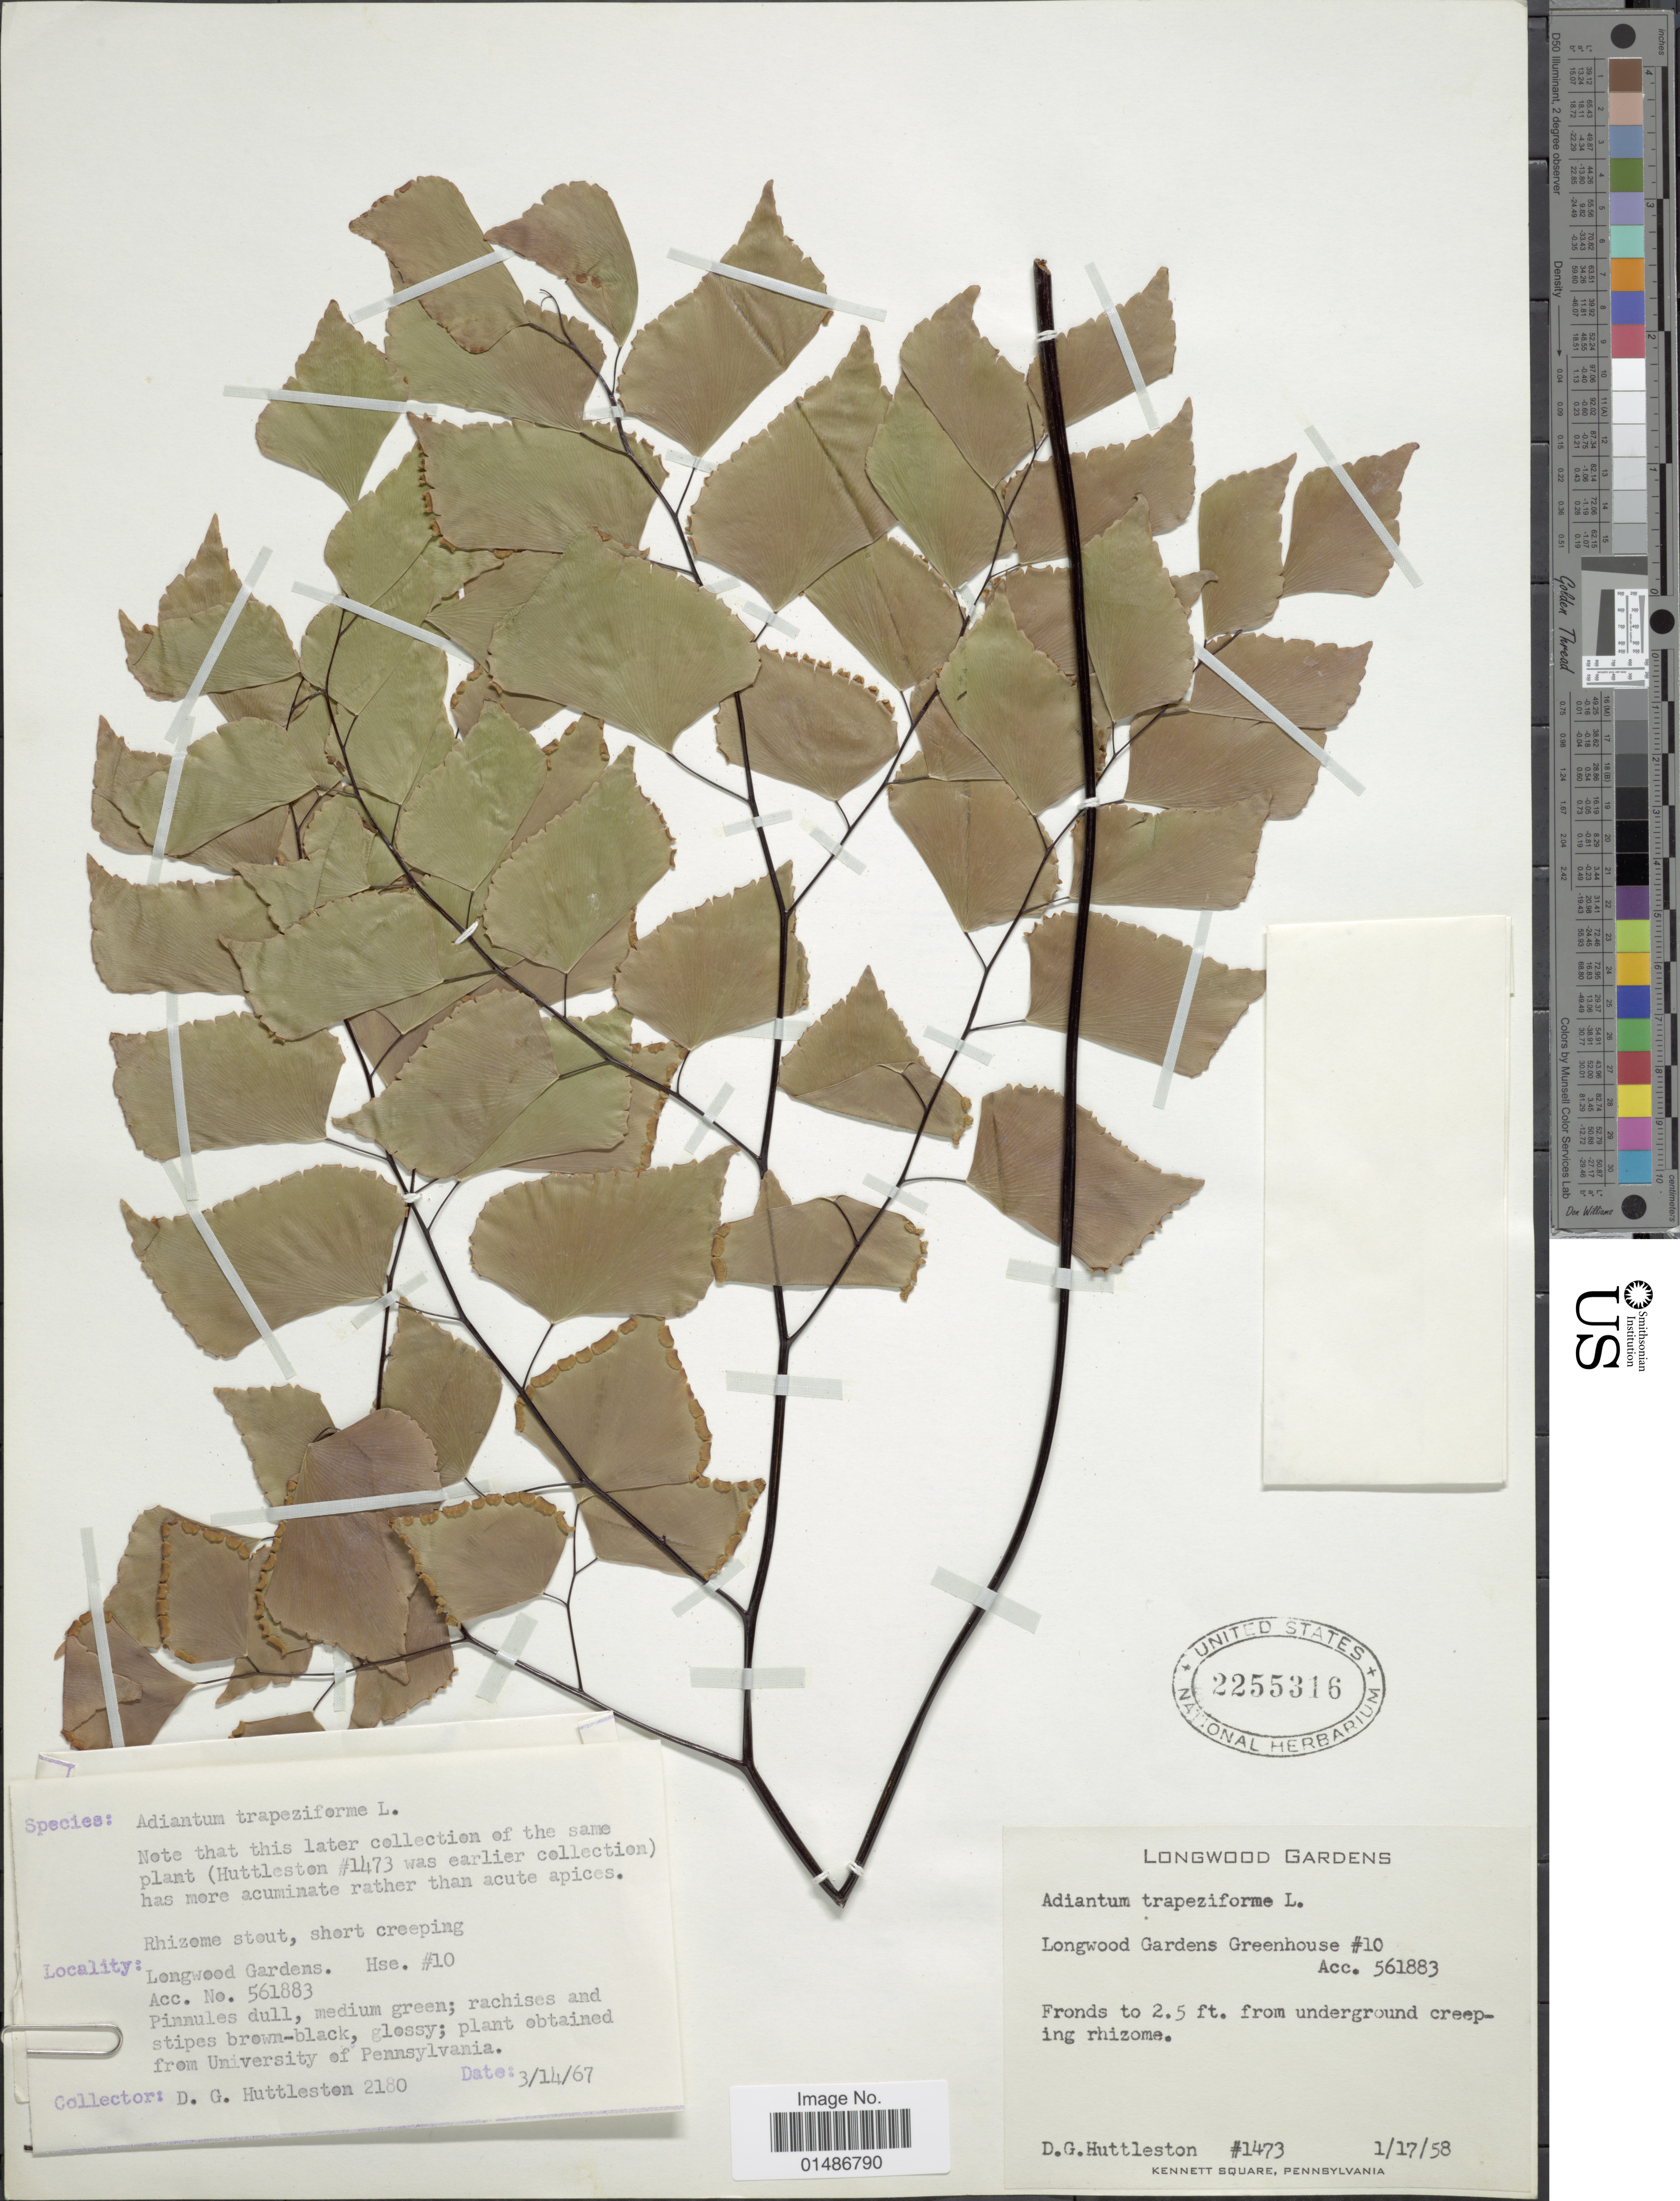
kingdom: Plantae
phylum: Tracheophyta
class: Polypodiopsida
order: Polypodiales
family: Pteridaceae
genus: Adiantum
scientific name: Adiantum trapeziforme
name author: L.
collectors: D. G. Huttleston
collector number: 1473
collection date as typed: Transcribed d/m/y: 17/1/58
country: United States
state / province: Pennsylvania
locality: Longwood Gardens Greenhouse #10, Acc. 561883.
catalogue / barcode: US 2255316